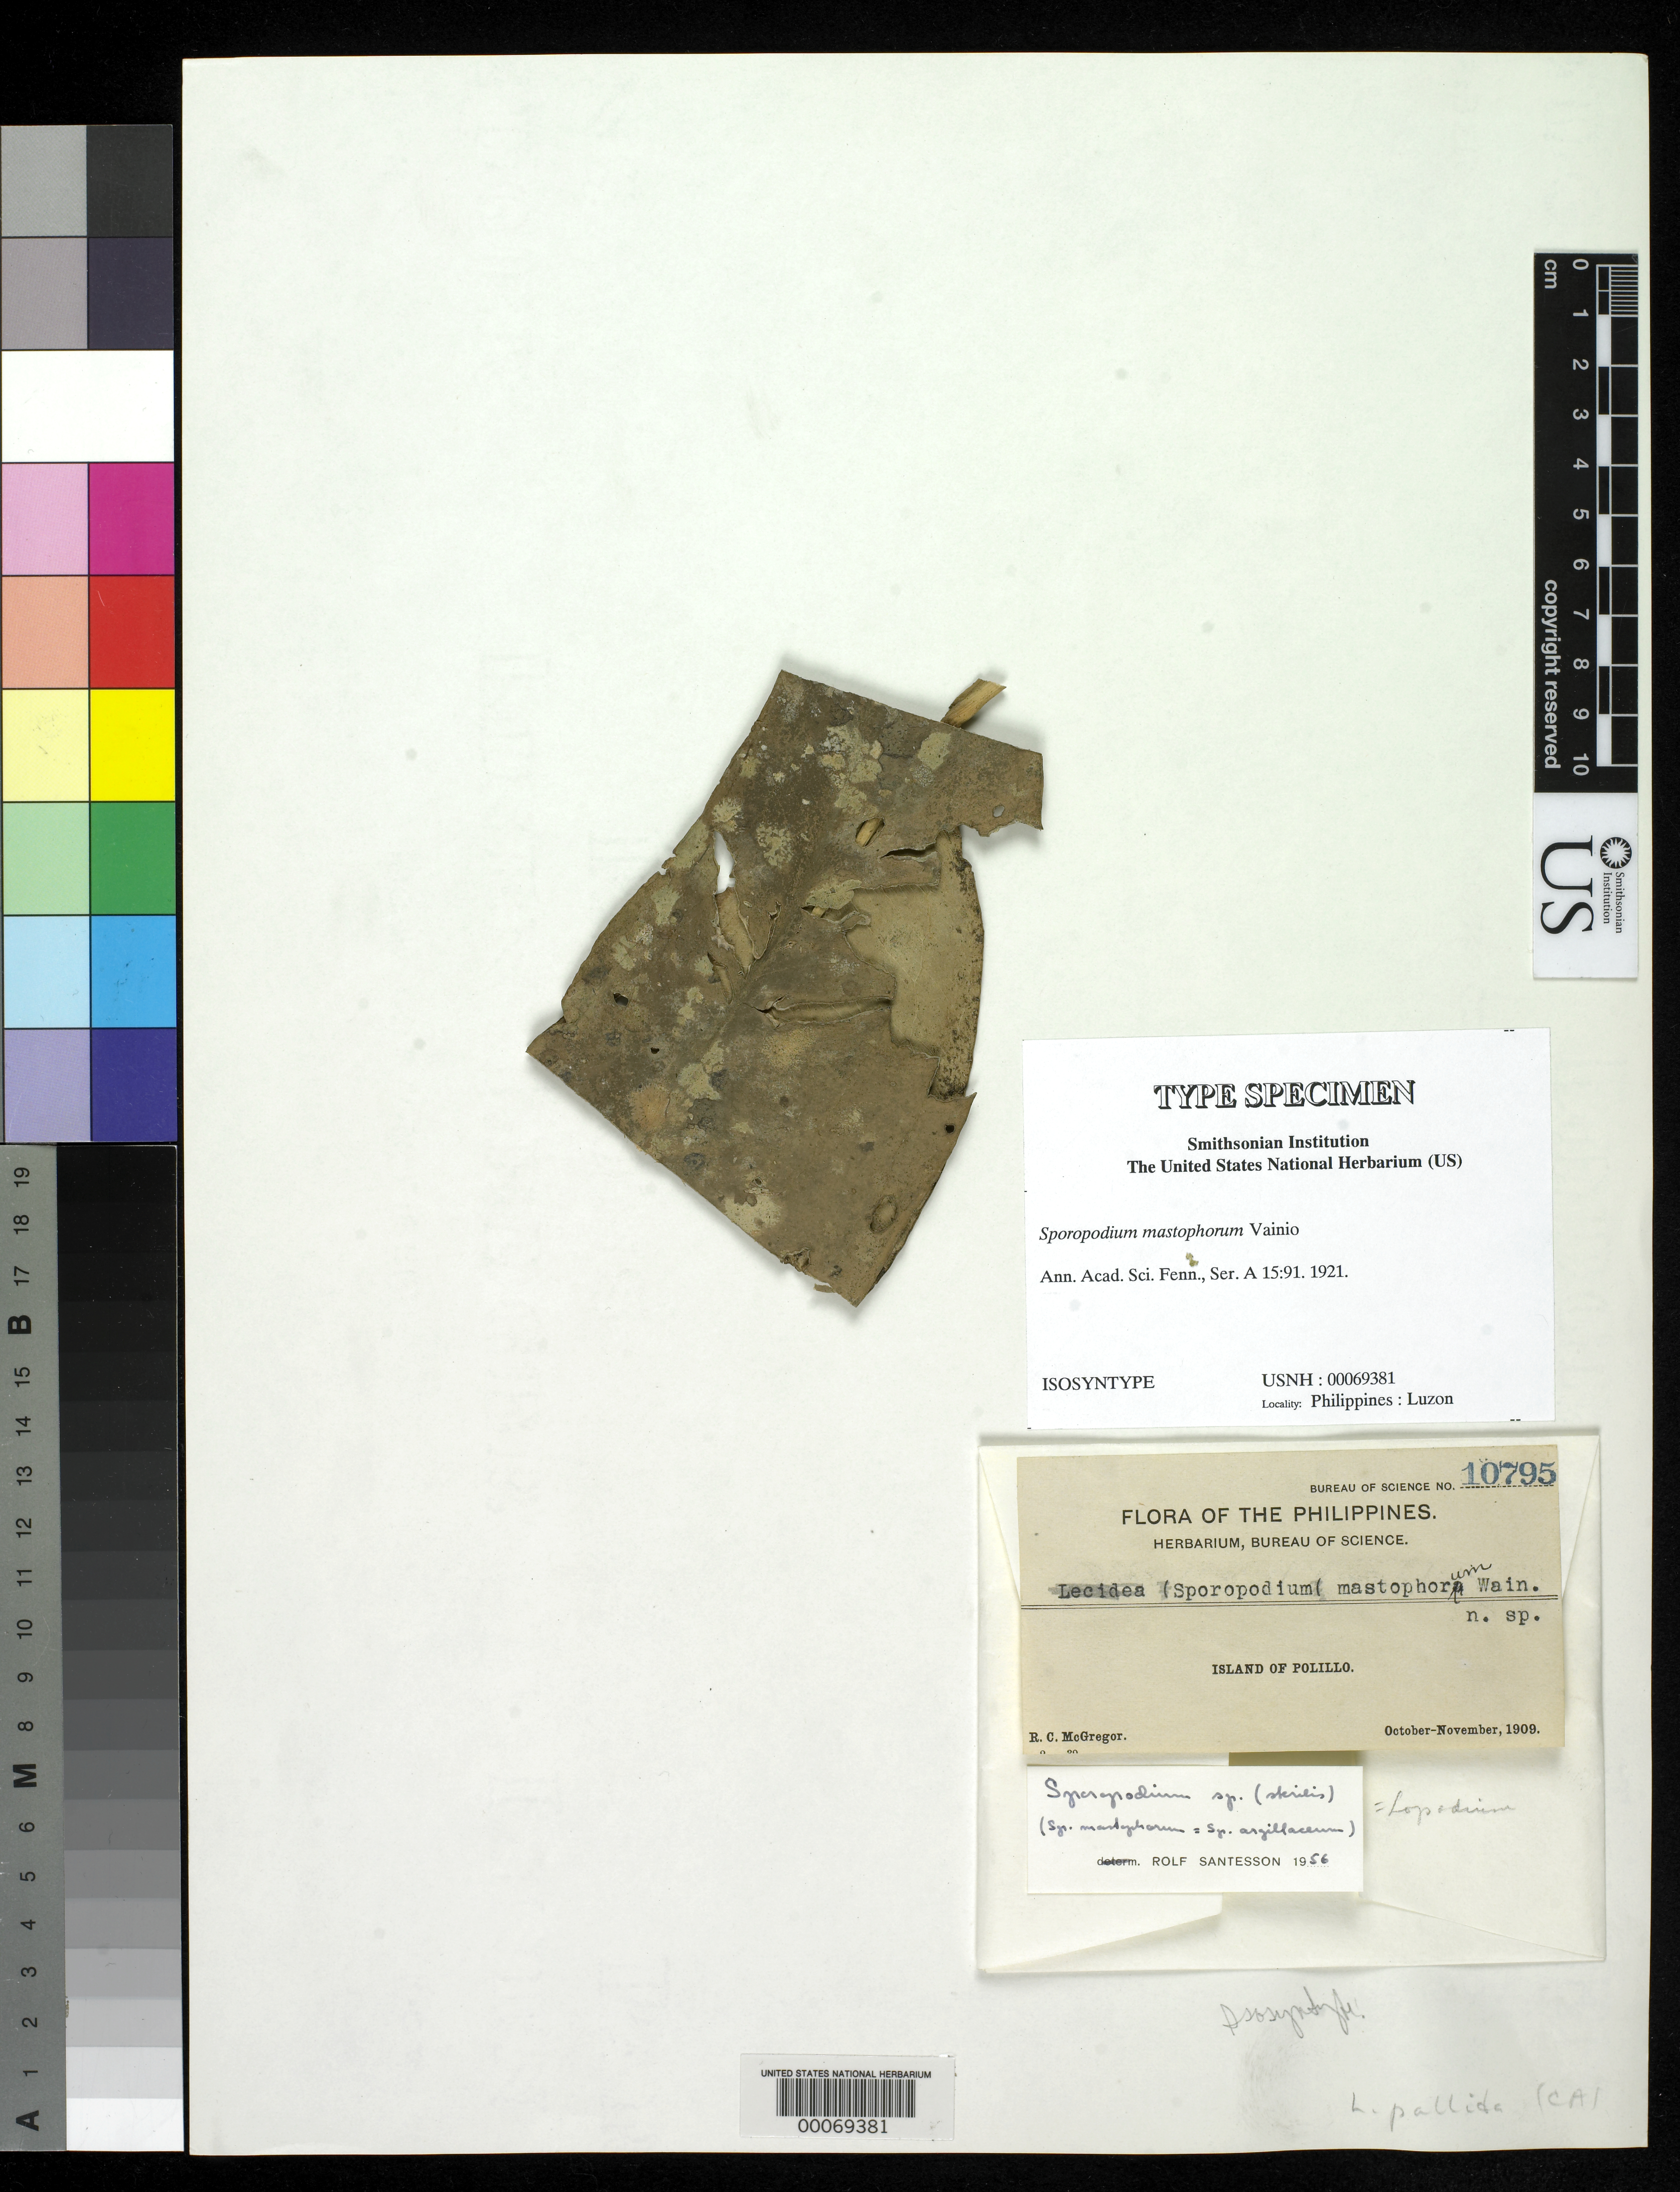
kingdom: Fungi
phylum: Ascomycota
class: Lecanoromycetes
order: Lecanorales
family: Byssolomataceae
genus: Sporopodium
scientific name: Sporopodium mastophorum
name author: Vain.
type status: Isosyntype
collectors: R. C. McGregor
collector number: Bur. Sci. 10795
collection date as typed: Oct 1909 to -- Nov 1909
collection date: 1909-10/1909-11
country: Philippines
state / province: Calabarzon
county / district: Quezon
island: Luzon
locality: Polillo.